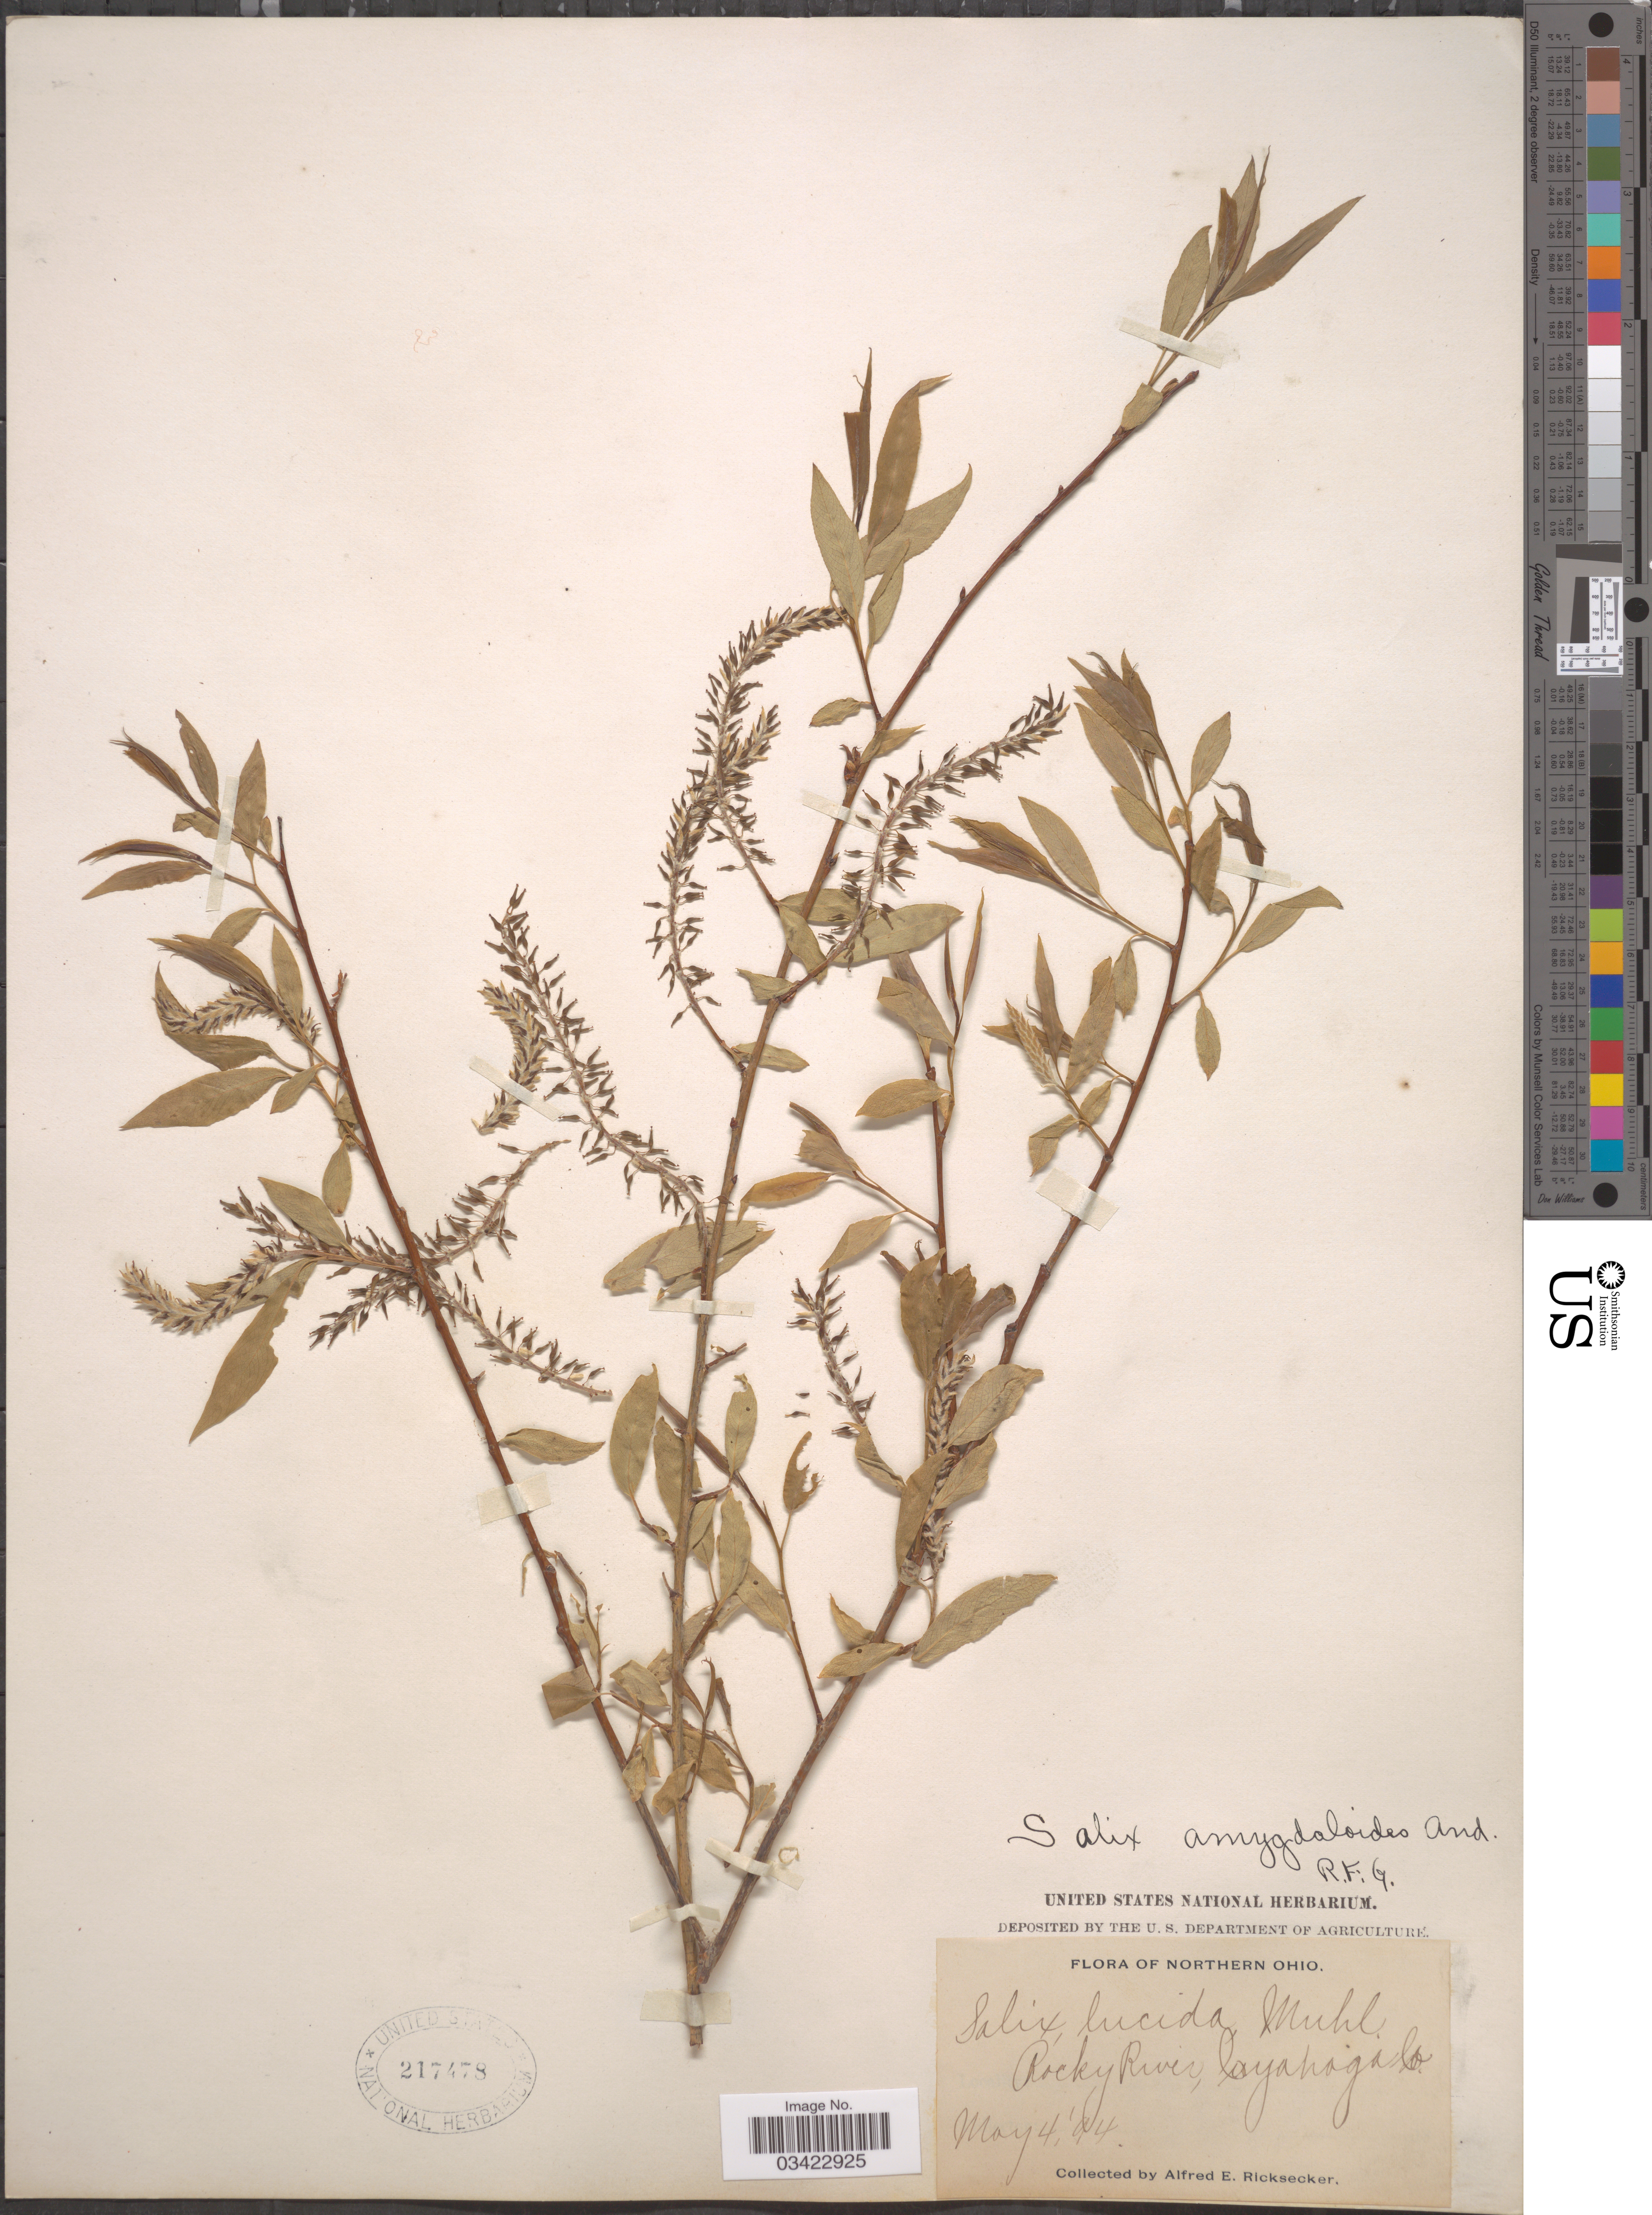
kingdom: Plantae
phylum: Tracheophyta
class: Magnoliopsida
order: Malpighiales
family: Salicaceae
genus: Salix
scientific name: Salix amygdaloides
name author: Andersson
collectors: A. E. Ricksecker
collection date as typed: Transcribed d/m/y: 4/5/94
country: United States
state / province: Ohio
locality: Northern Ohio. Rocky River, Cuyahoga Co.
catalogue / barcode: US 217478